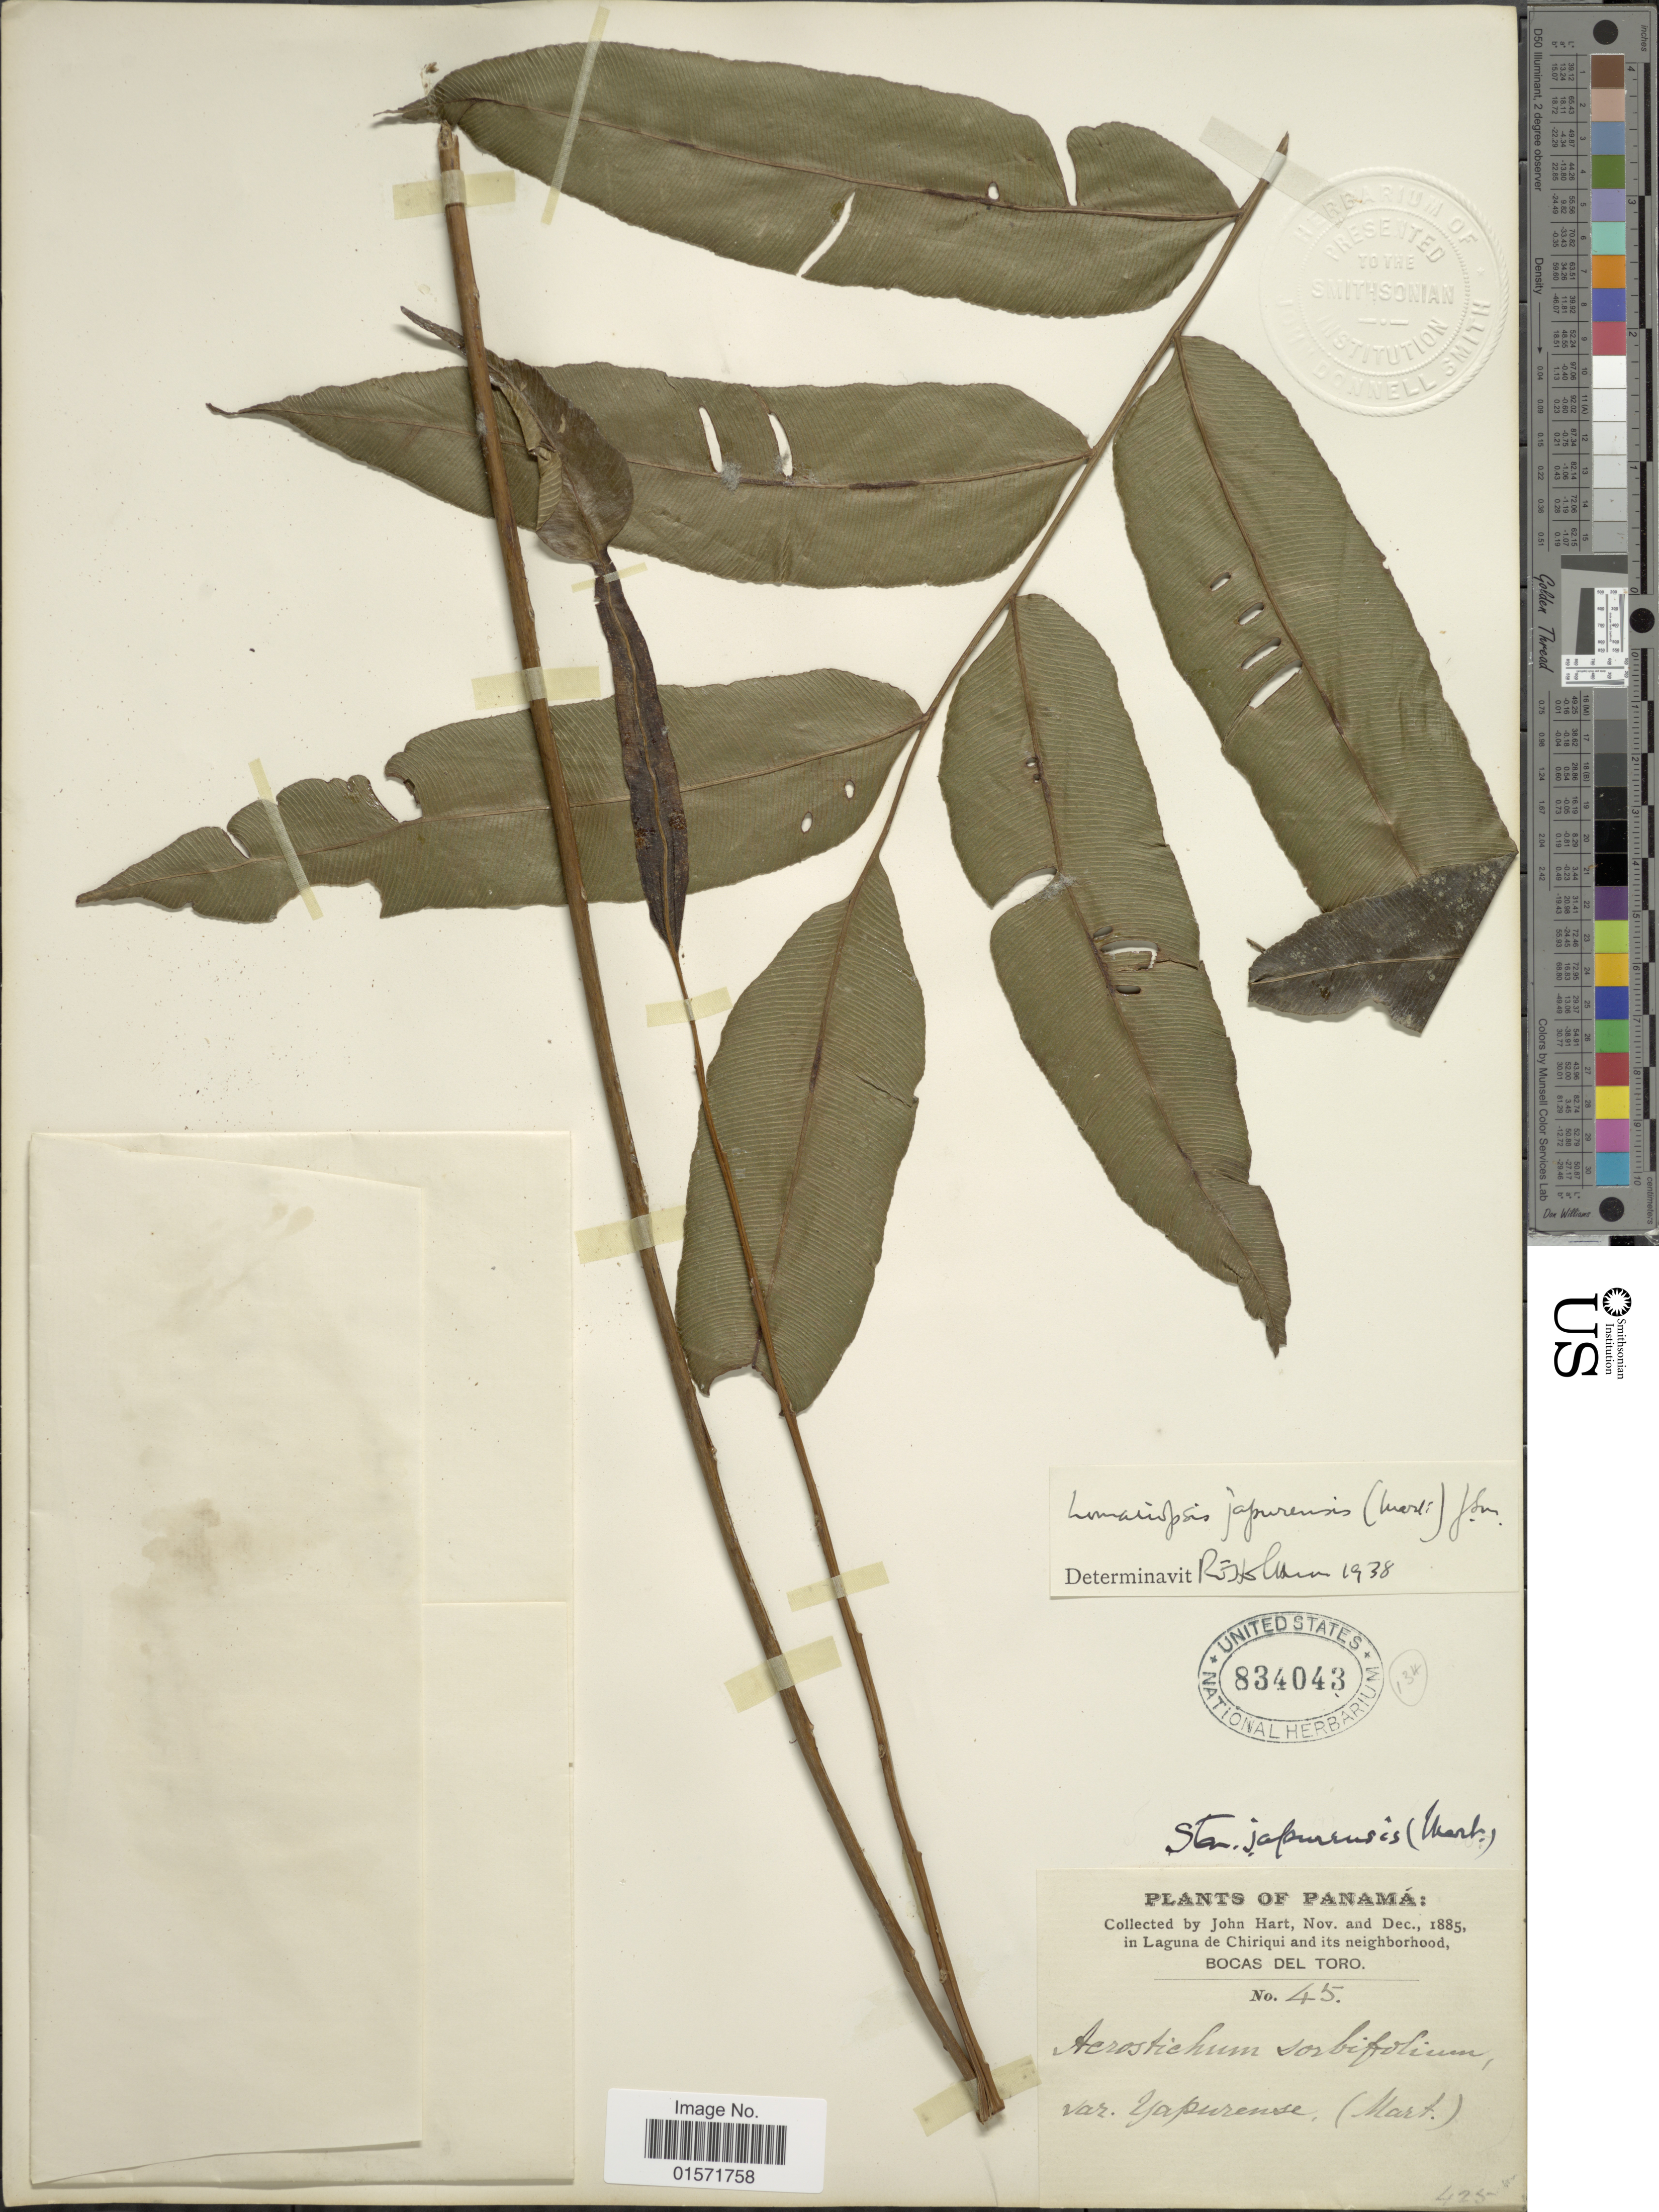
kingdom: Plantae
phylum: Tracheophyta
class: Polypodiopsida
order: Polypodiales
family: Lomariopsidaceae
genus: Lomariopsis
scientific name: Lomariopsis japurensis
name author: (Mart.) J. Sm.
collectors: J. H. Hart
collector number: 45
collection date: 1885-11/1885-12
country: Panama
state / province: Bocas del Toro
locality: In Laguna de Chiriqui and its neighborhood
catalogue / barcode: US 834043